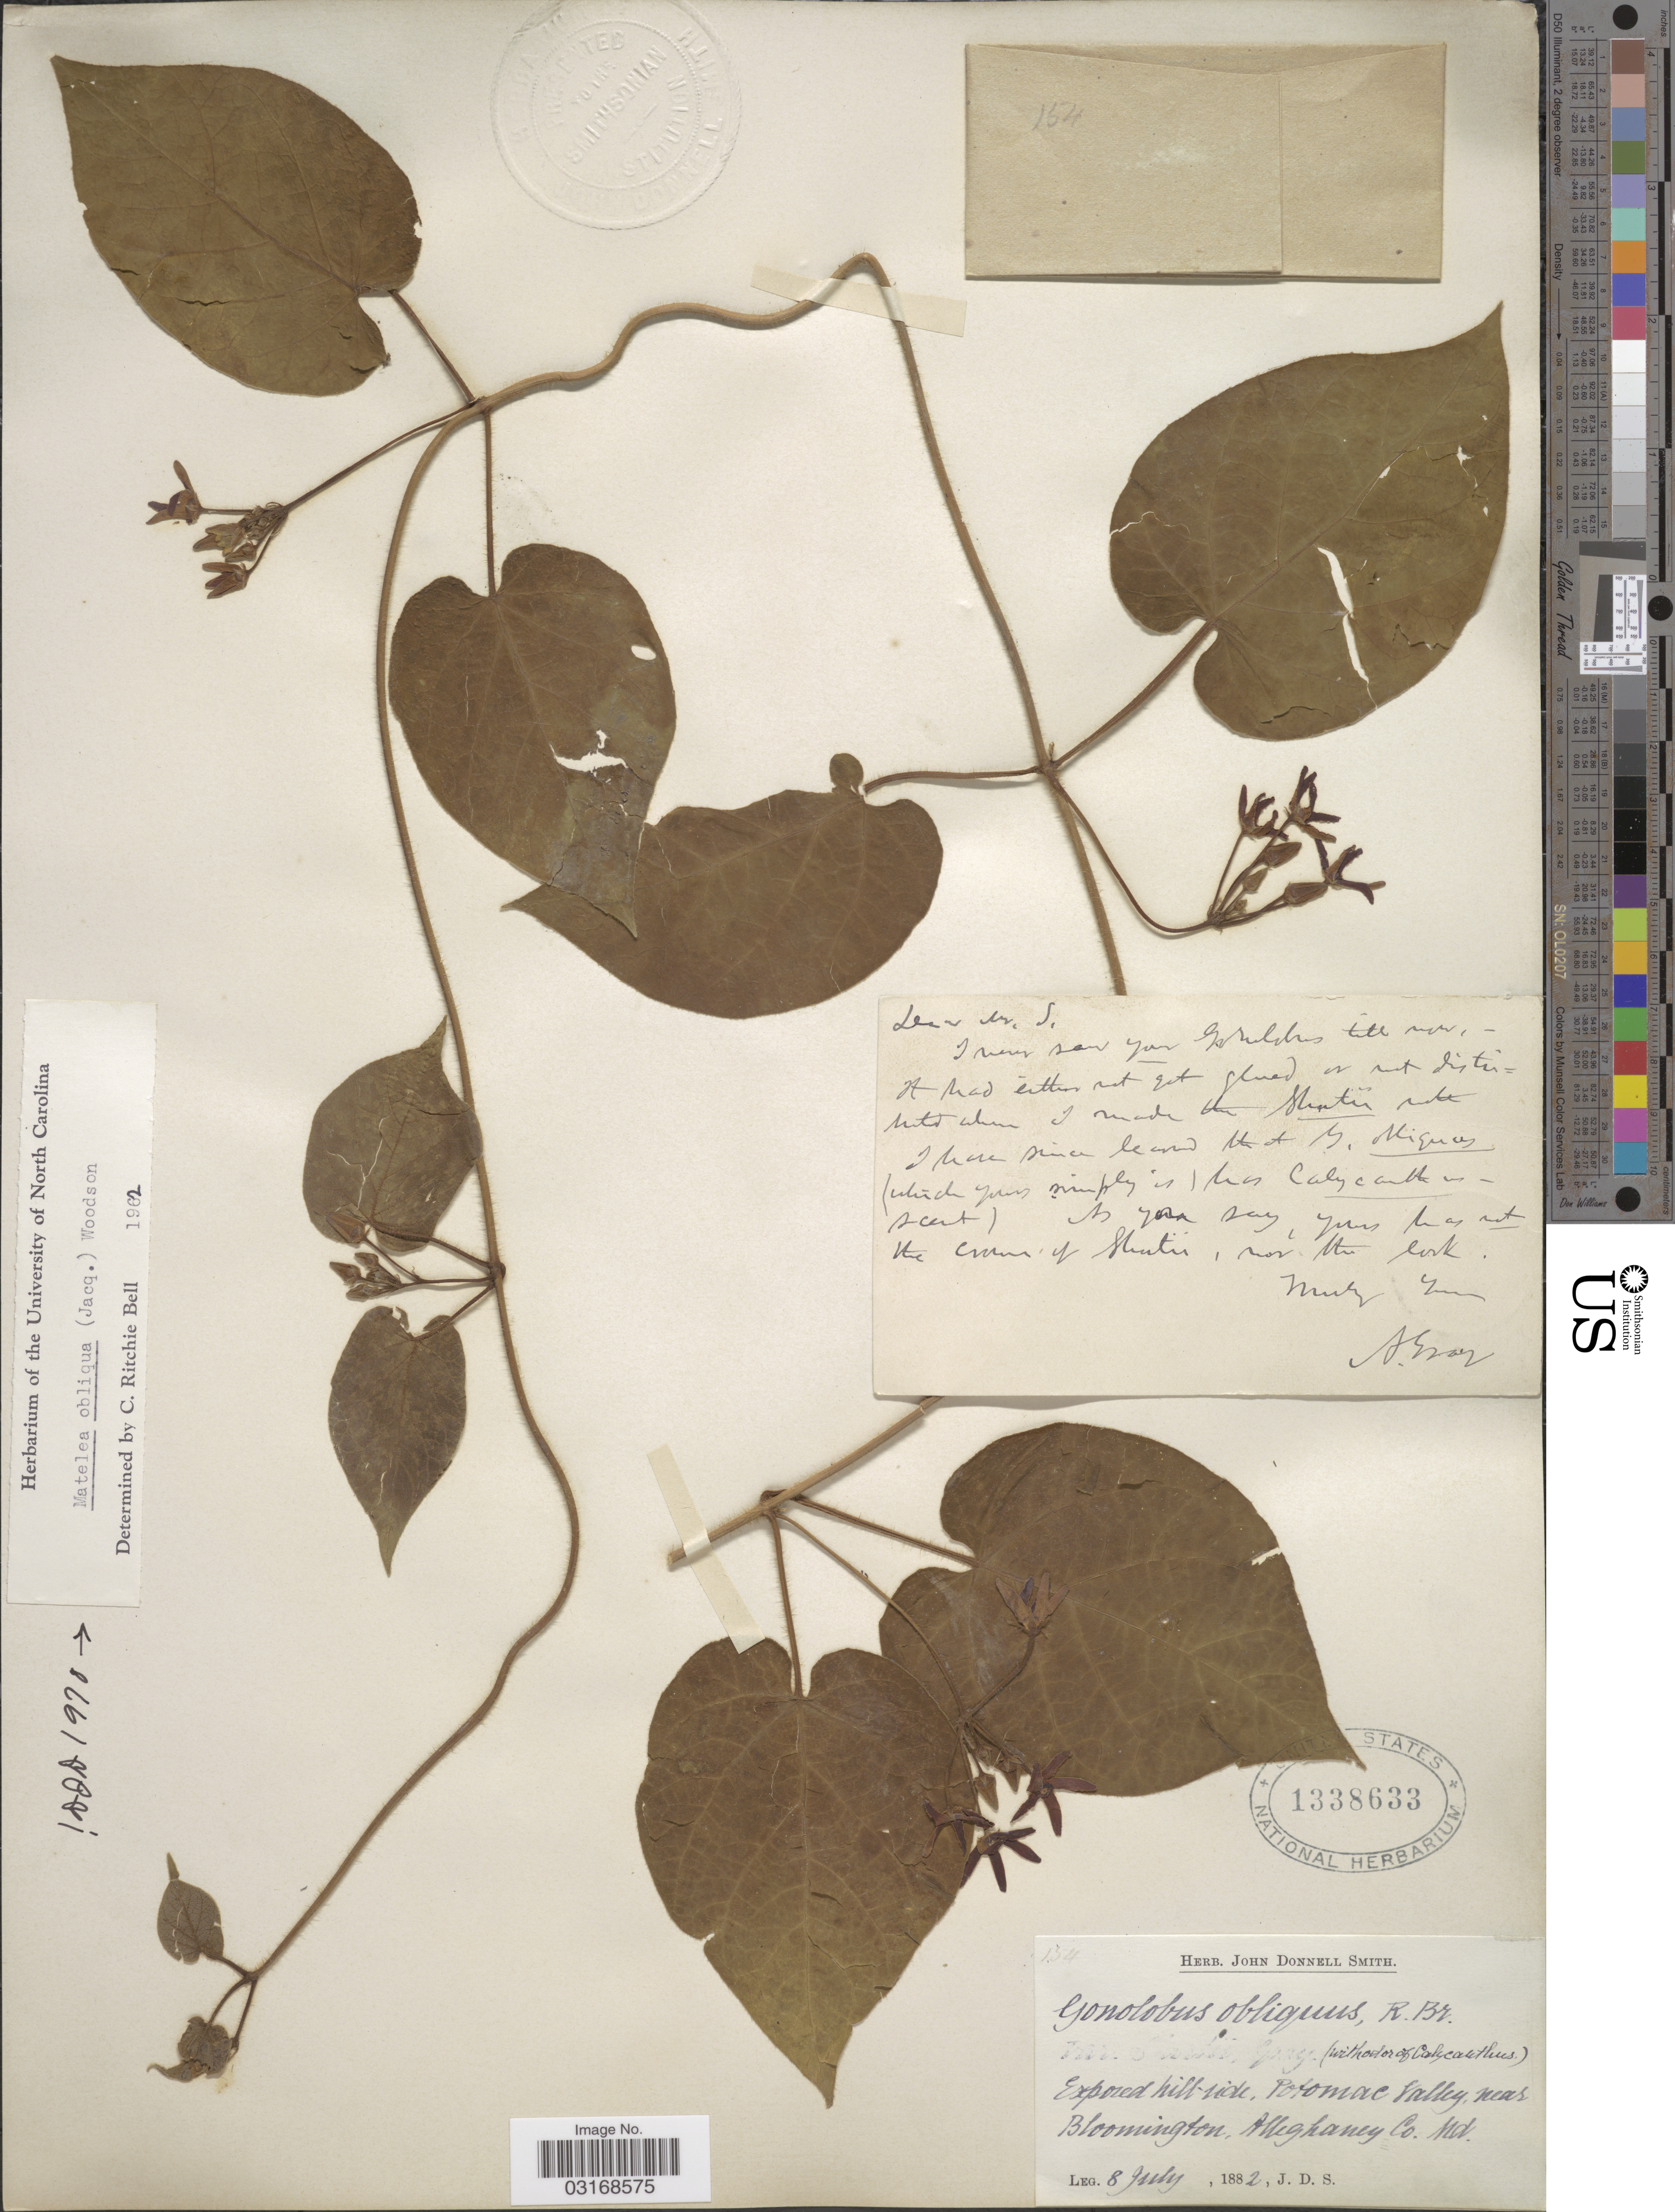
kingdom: Plantae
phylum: Tracheophyta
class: Magnoliopsida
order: Gentianales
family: Apocynaceae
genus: Matelea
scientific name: Matelea obliqua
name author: (Jacq.) Woodson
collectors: J. Donnell Smith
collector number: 154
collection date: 1882-07-08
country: United States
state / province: Maryland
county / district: Allegany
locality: Exposed hill-side, Potomac Valley, near Bloomington, Alleghaney Co. Md.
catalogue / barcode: US 1338633